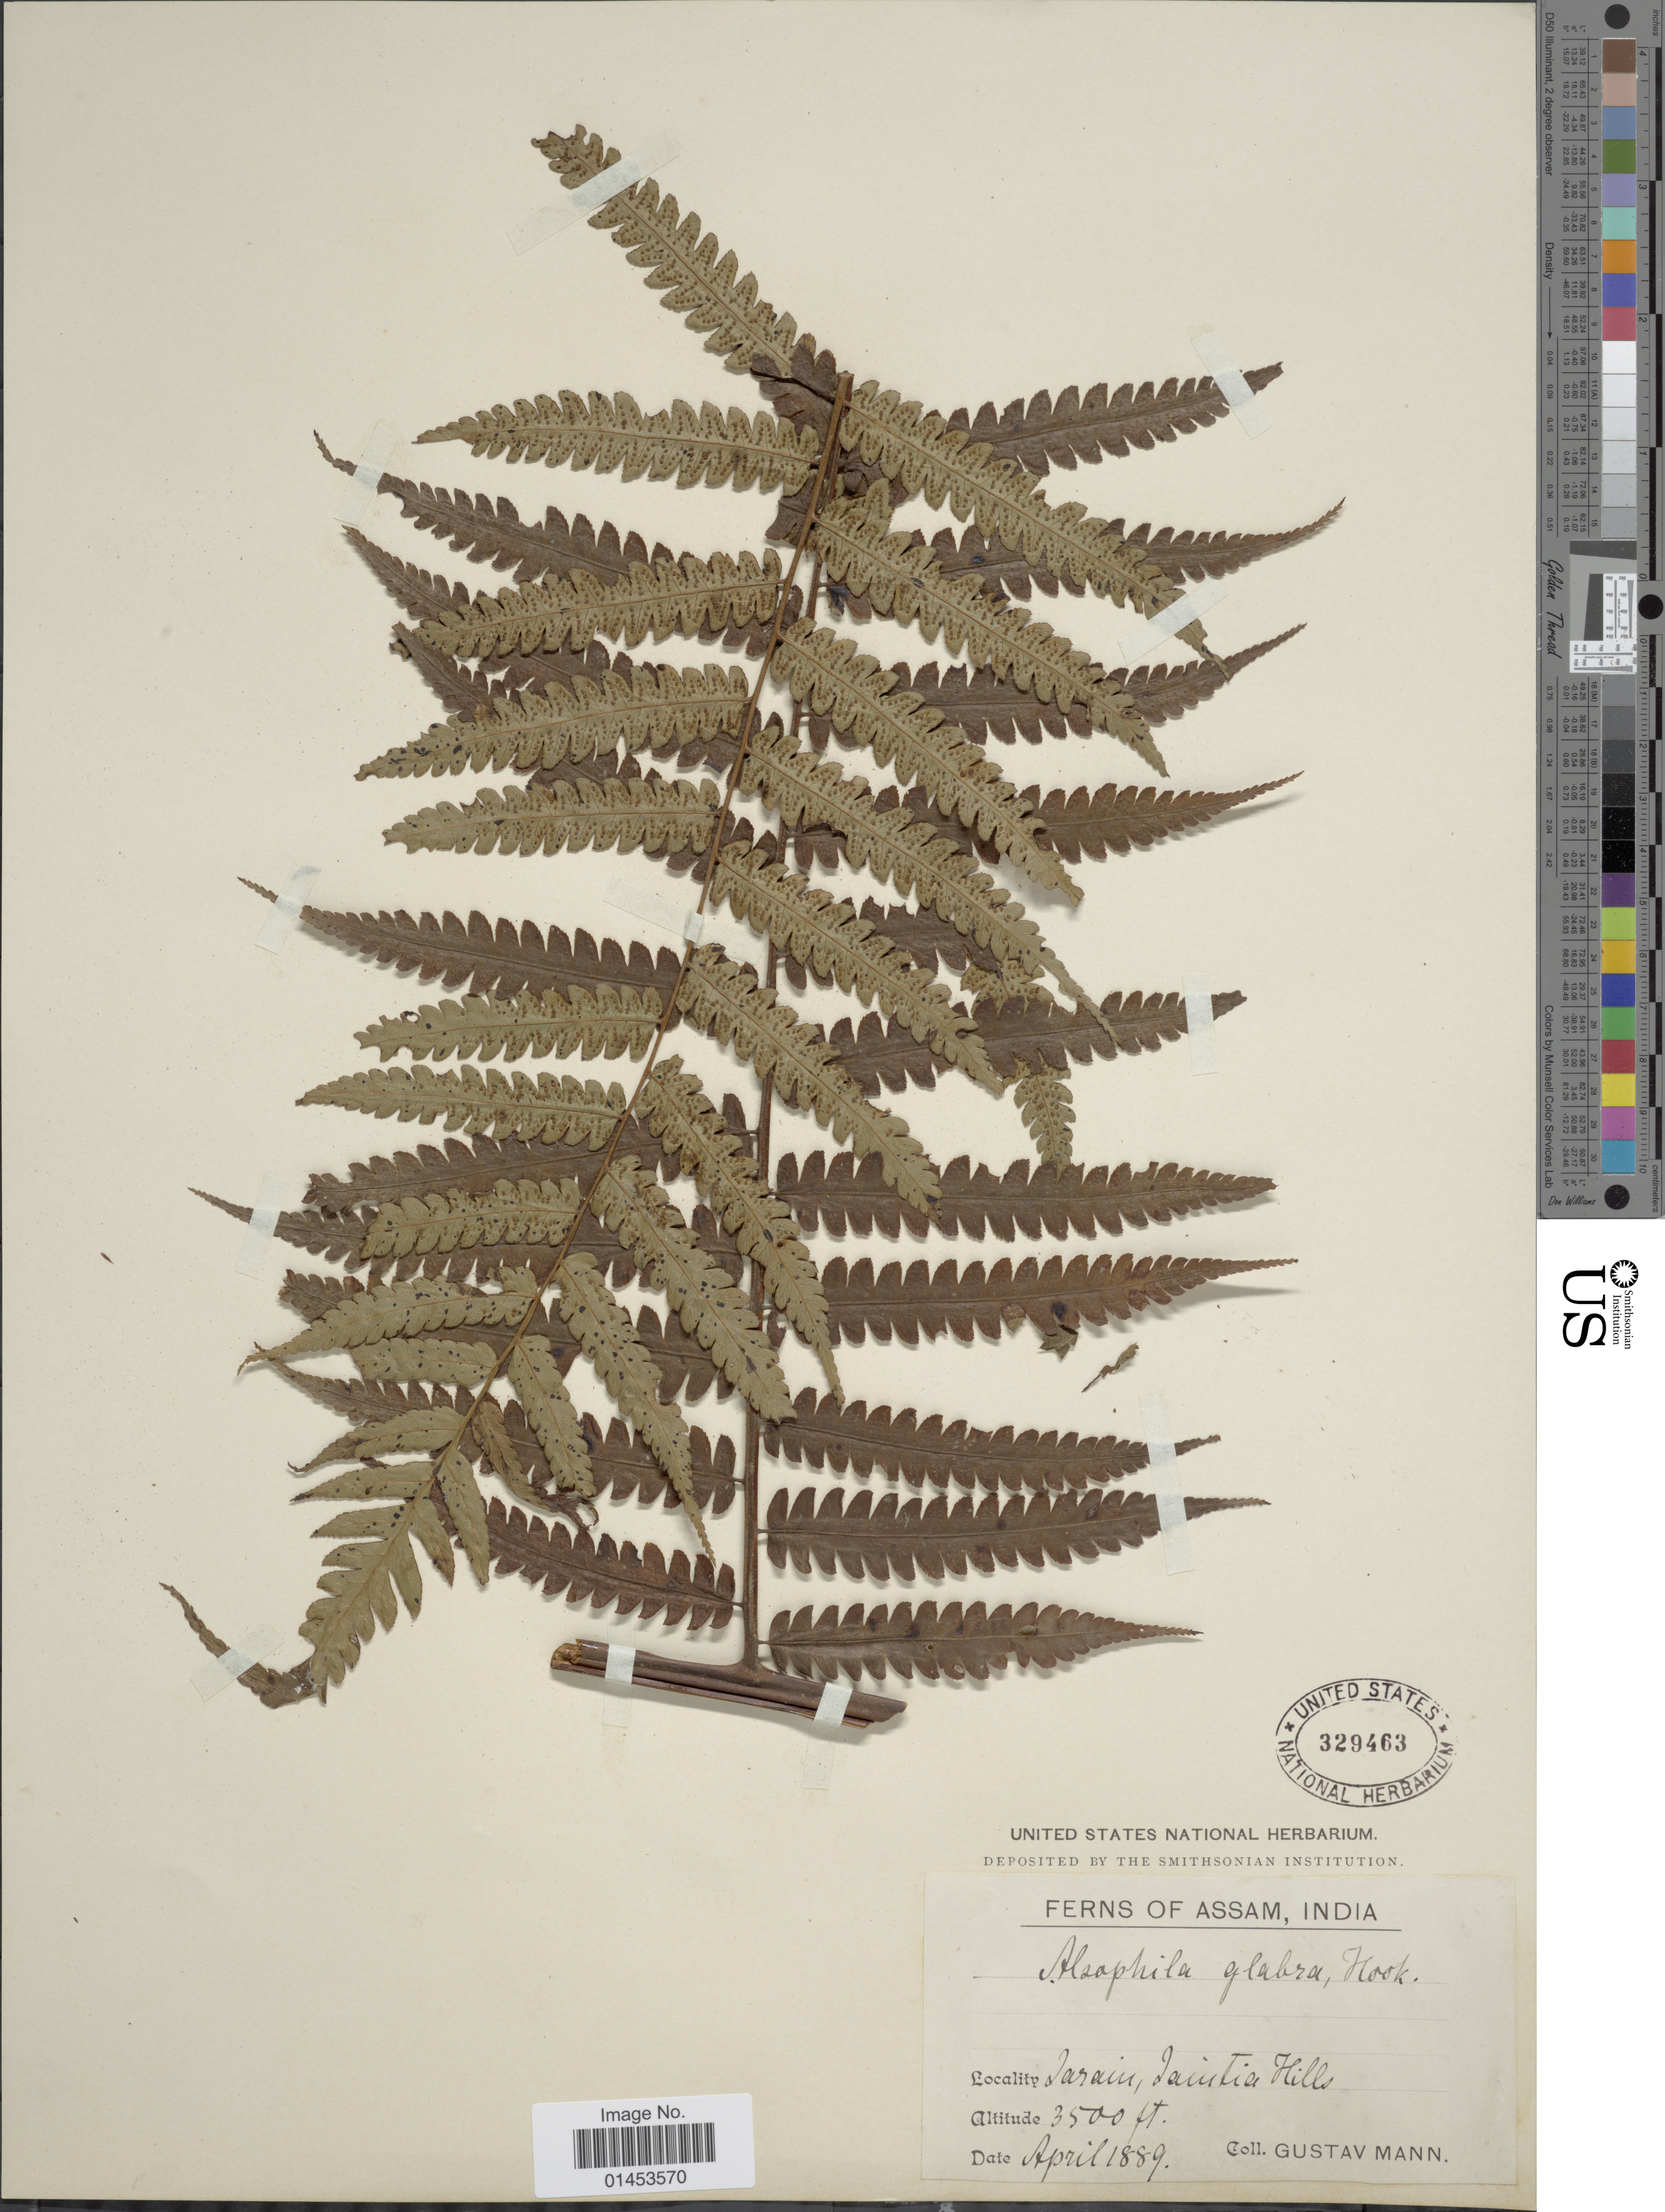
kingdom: Plantae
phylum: Tracheophyta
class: Polypodiopsida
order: Cyatheales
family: Cyatheaceae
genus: Cyathea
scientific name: Cyathea gigantea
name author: (Wall. ex Hook.) Holttum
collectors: G. Mann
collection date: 1889-04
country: India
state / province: Assam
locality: Assam, India, Jarain, Jaintia Hills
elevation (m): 1067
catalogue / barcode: US 329463